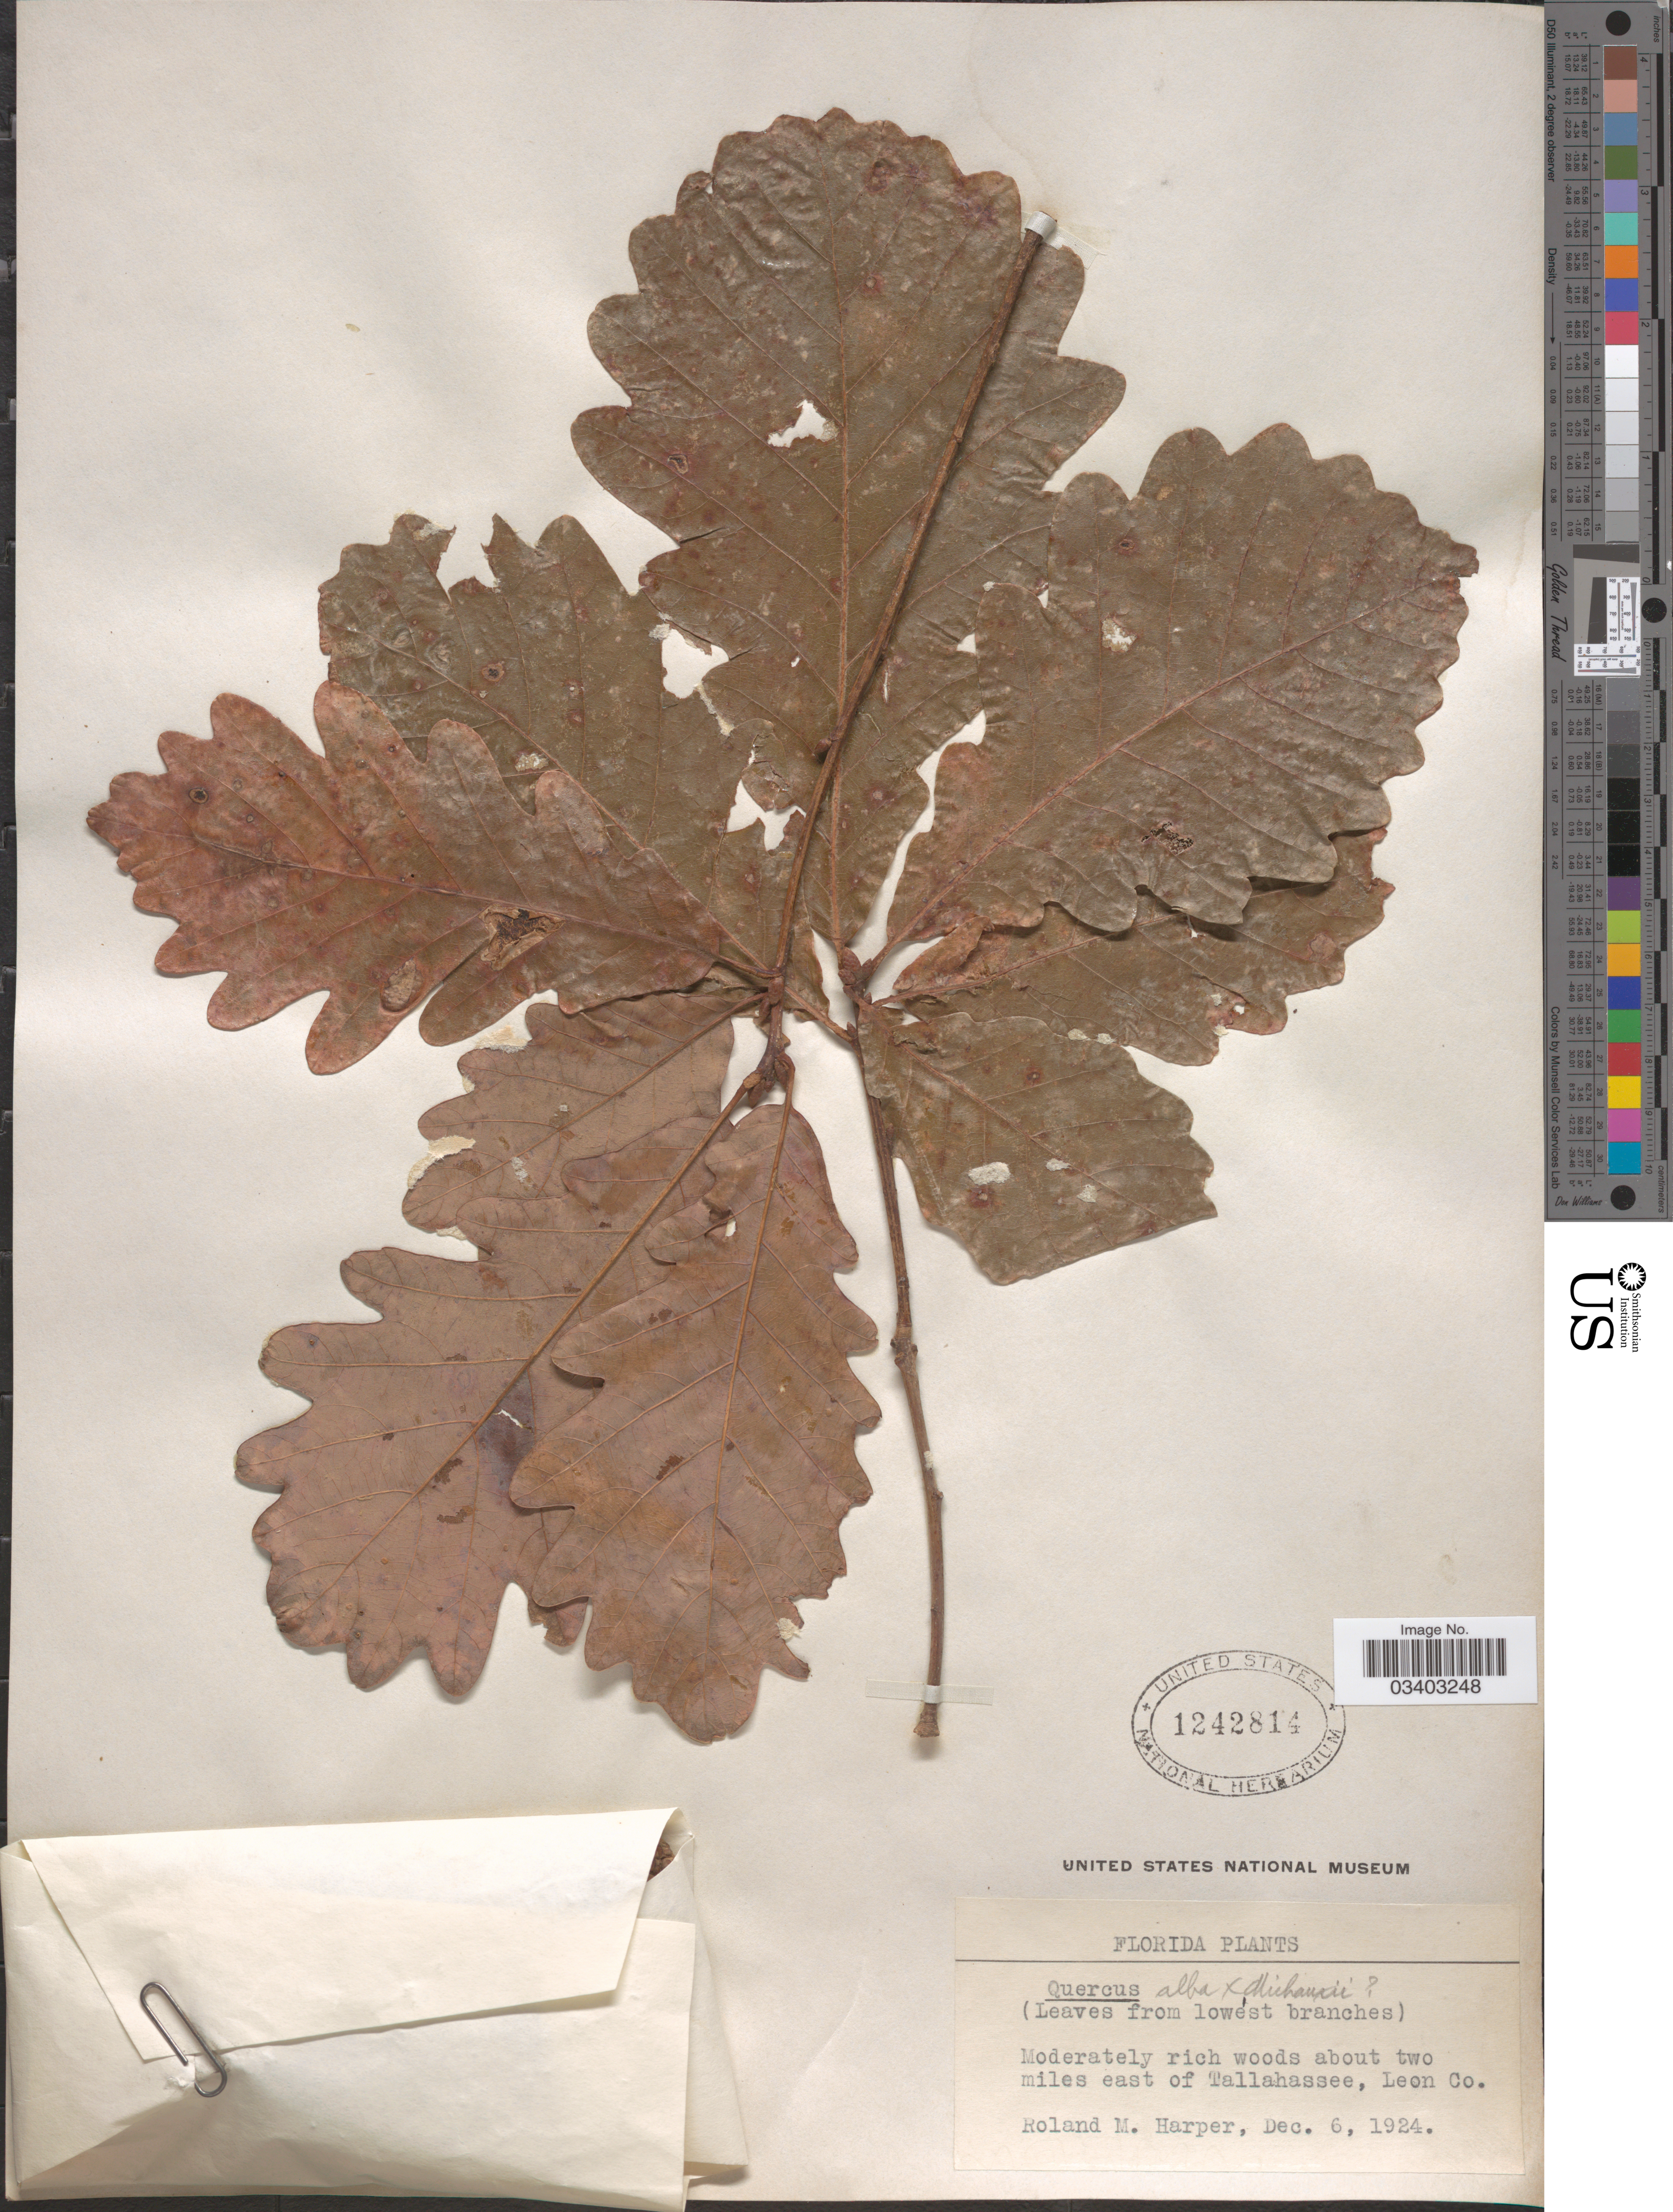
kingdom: Plantae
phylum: Tracheophyta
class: Magnoliopsida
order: Fagales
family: Fagaceae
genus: Quercus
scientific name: Quercus alba x Q. michauxii Nutt.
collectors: R. M. Harper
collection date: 1924-12-06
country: United States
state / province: Florida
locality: About two miles east of Tallahassee, Leon Co.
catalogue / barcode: US 1242814